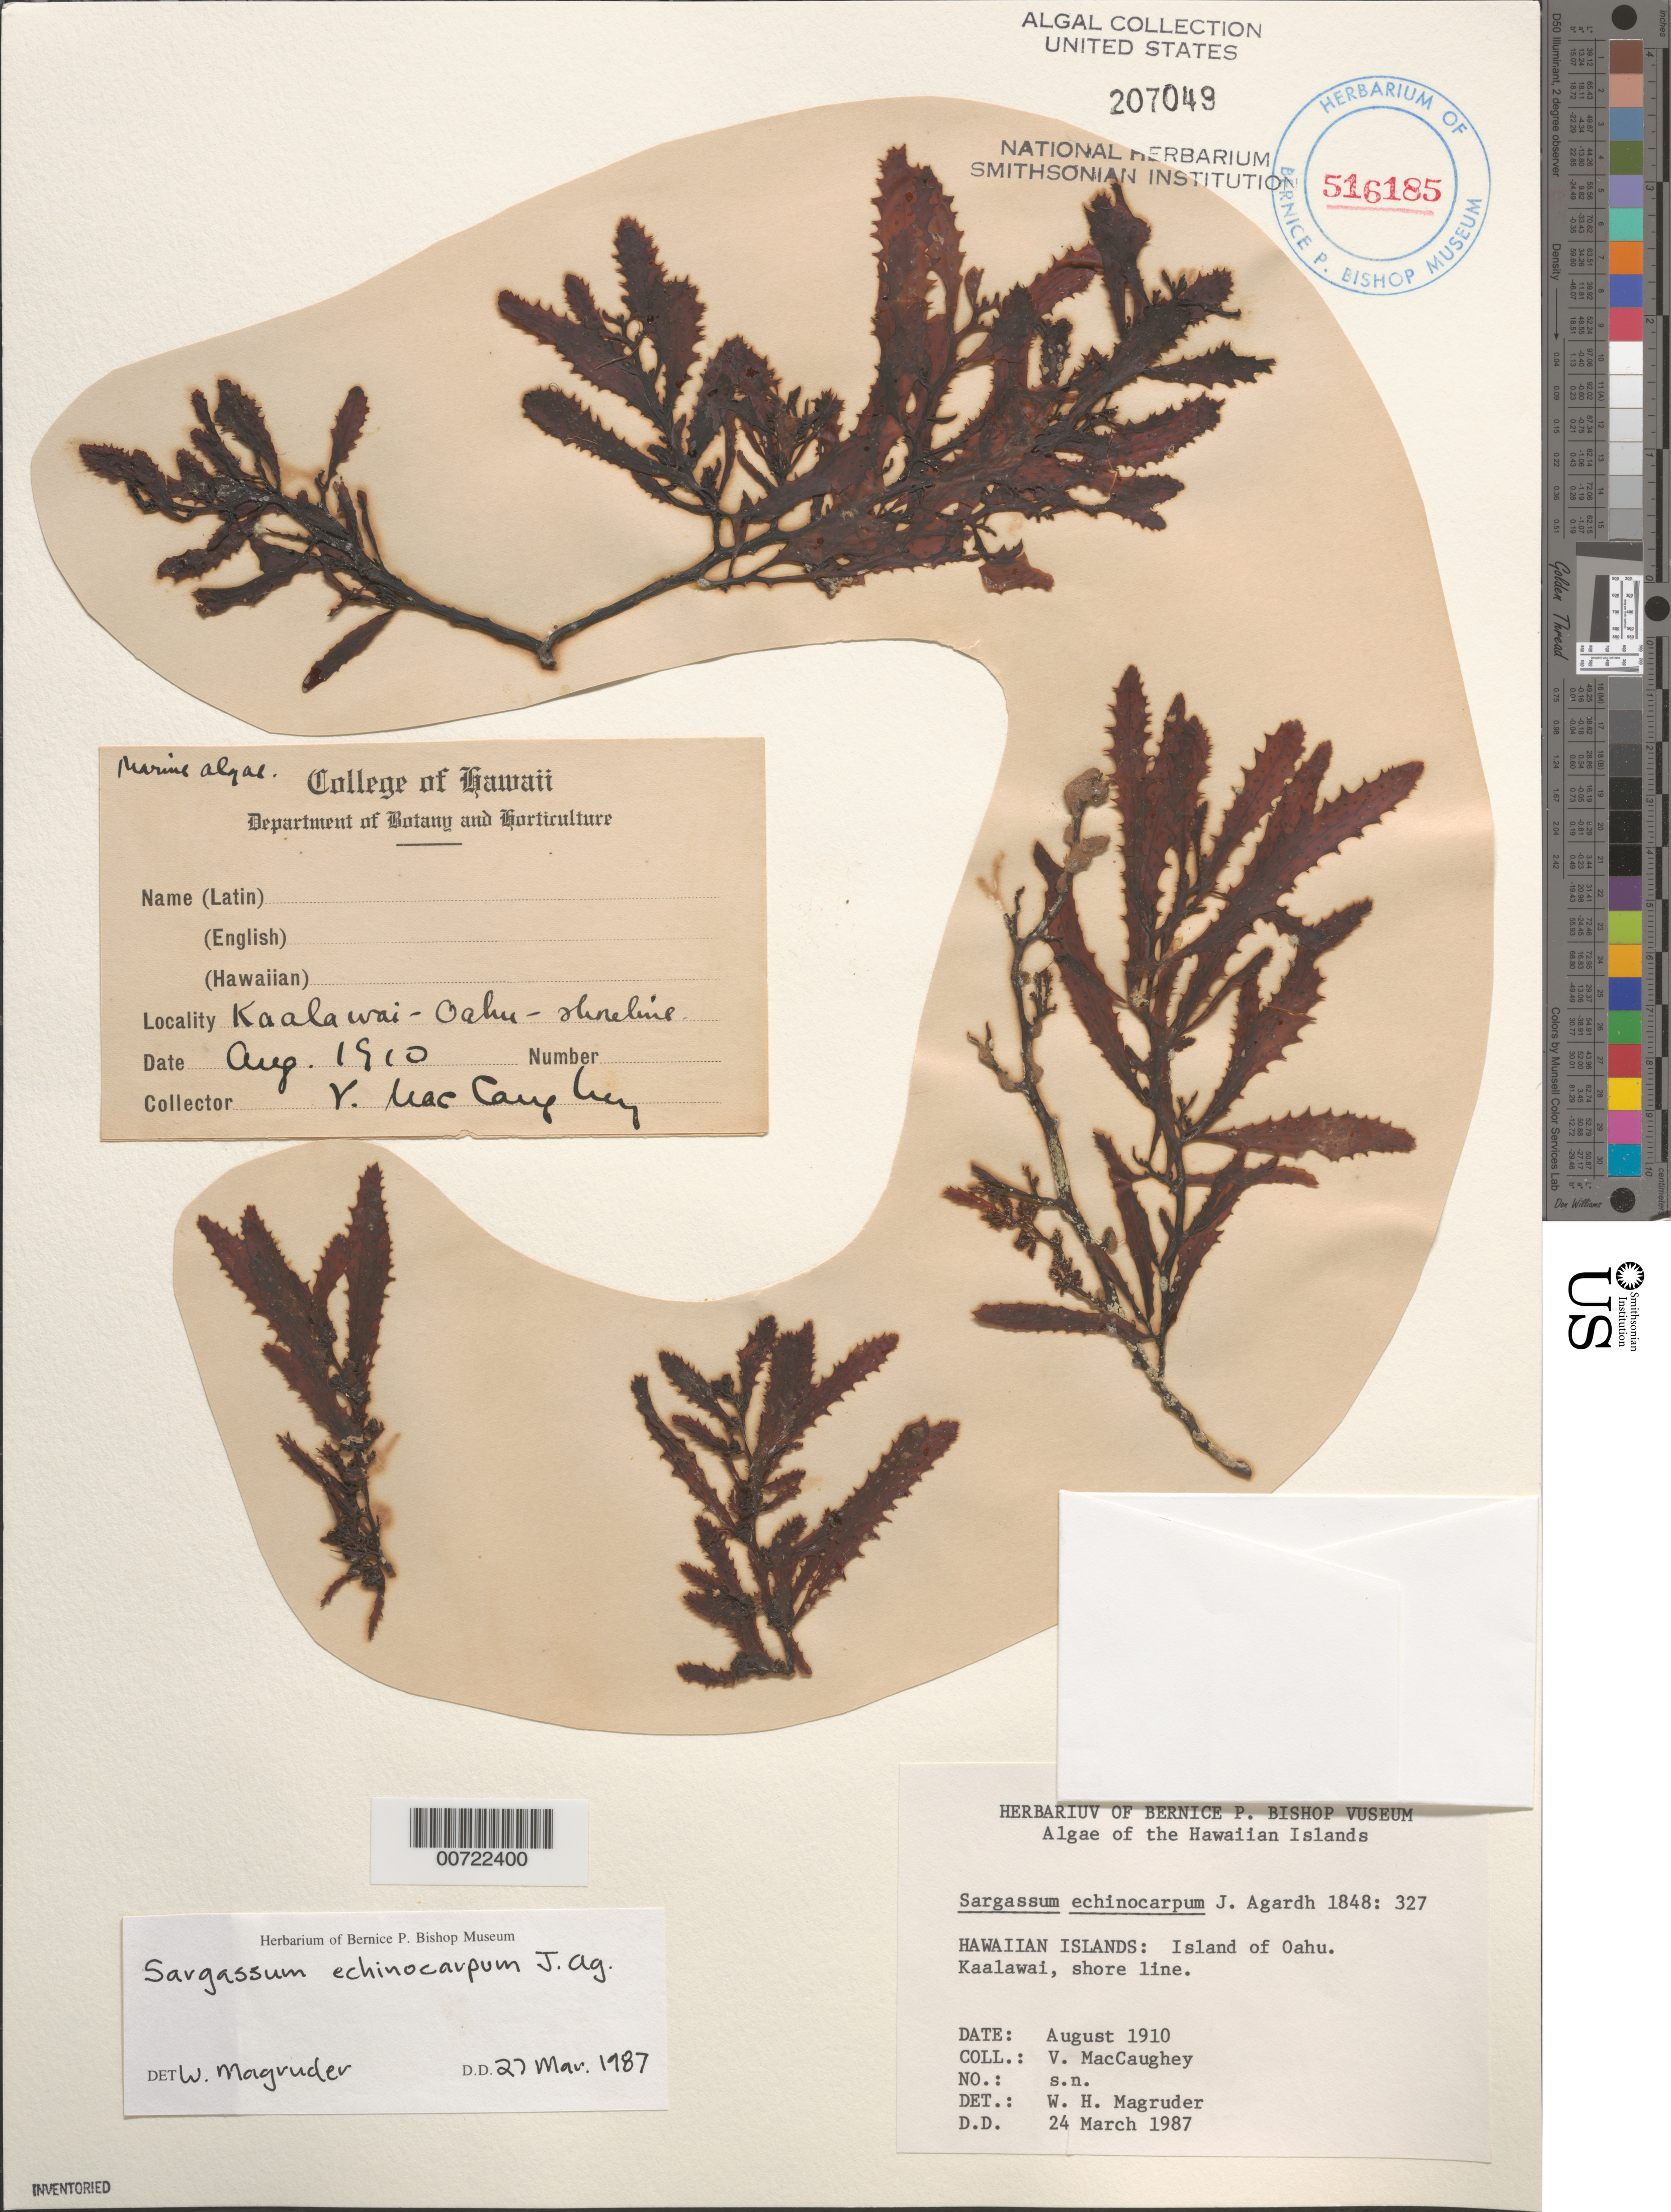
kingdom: Chromista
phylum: Ochrophyta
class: Phaeophyceae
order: Fucales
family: Sargassaceae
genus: Sargassum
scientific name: Sargassum aquifolium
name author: (Turner) C. Agardh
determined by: Algae name updating Project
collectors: V. MacCaughey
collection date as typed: Aug 1910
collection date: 1910-08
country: United States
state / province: Hawaii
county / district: Honolulu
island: Oahu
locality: Kaalawai, shoreline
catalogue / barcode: US 207049